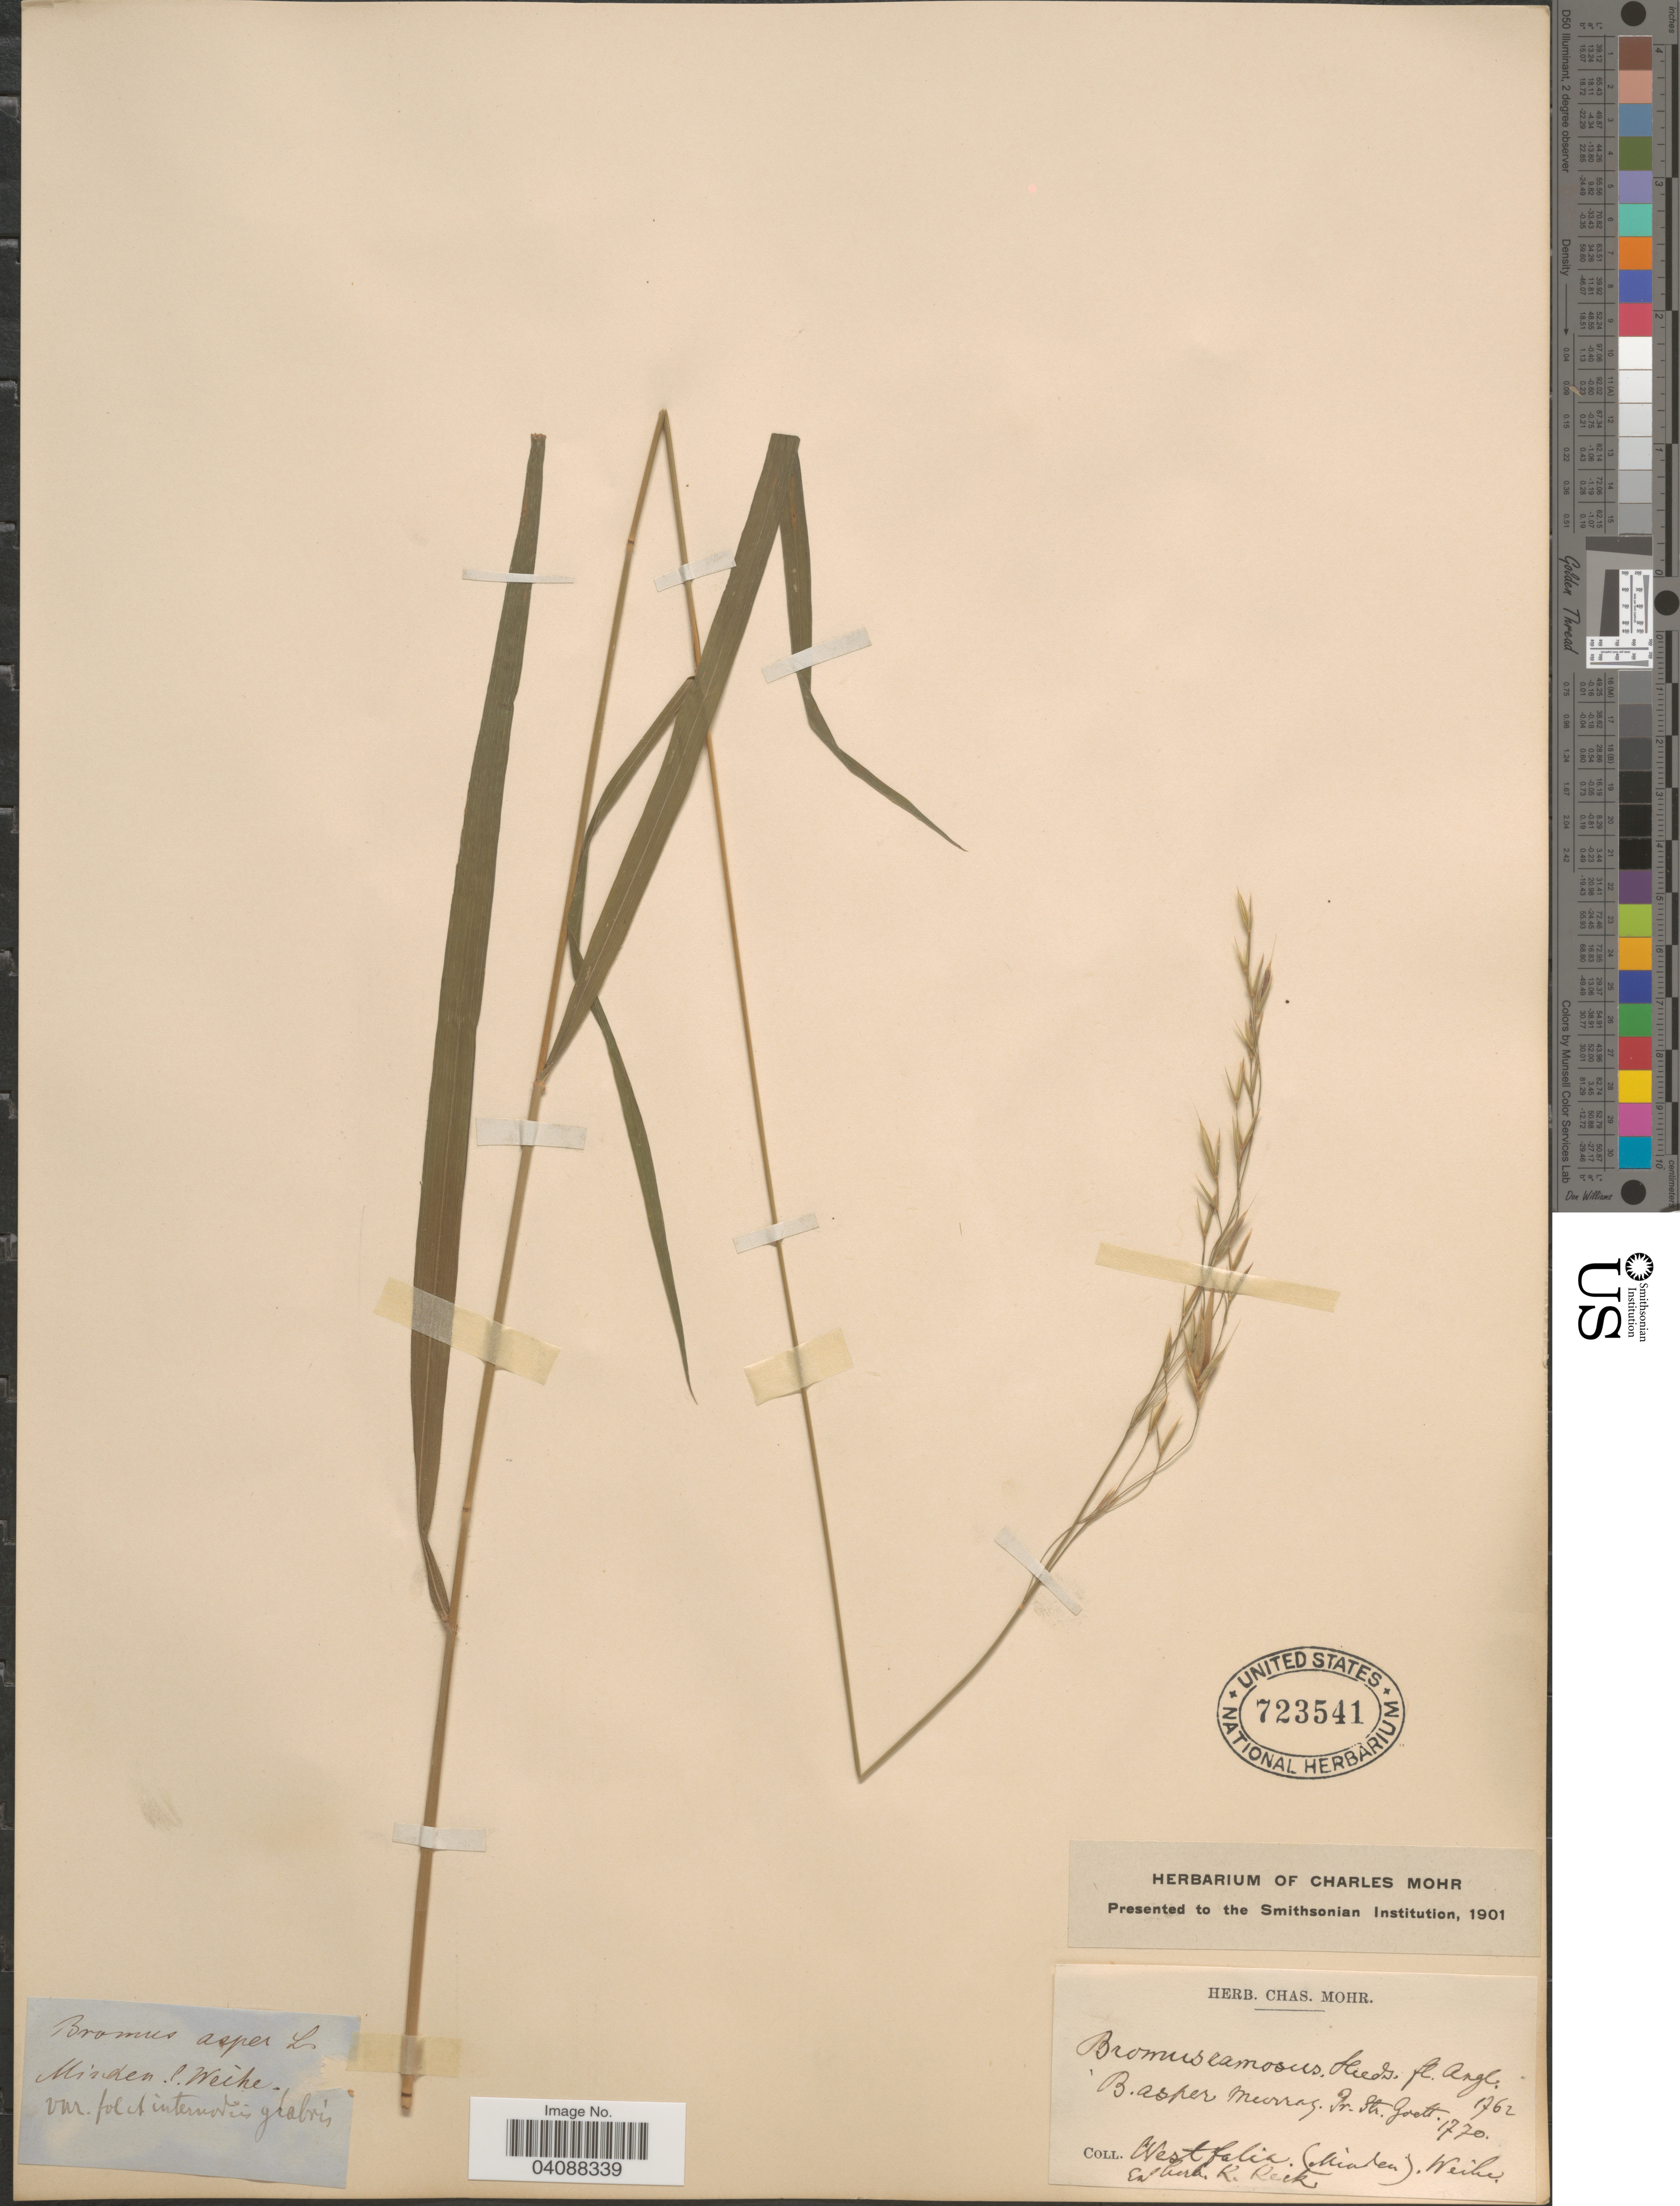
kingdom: Plantae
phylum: Tracheophyta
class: Liliopsida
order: Poales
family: Poaceae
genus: Bromus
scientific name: Bromus ramosus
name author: Huds.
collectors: Weihe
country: Germany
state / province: Nordrhein-Westfalen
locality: Westfalia. (Minden).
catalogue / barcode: US 723541